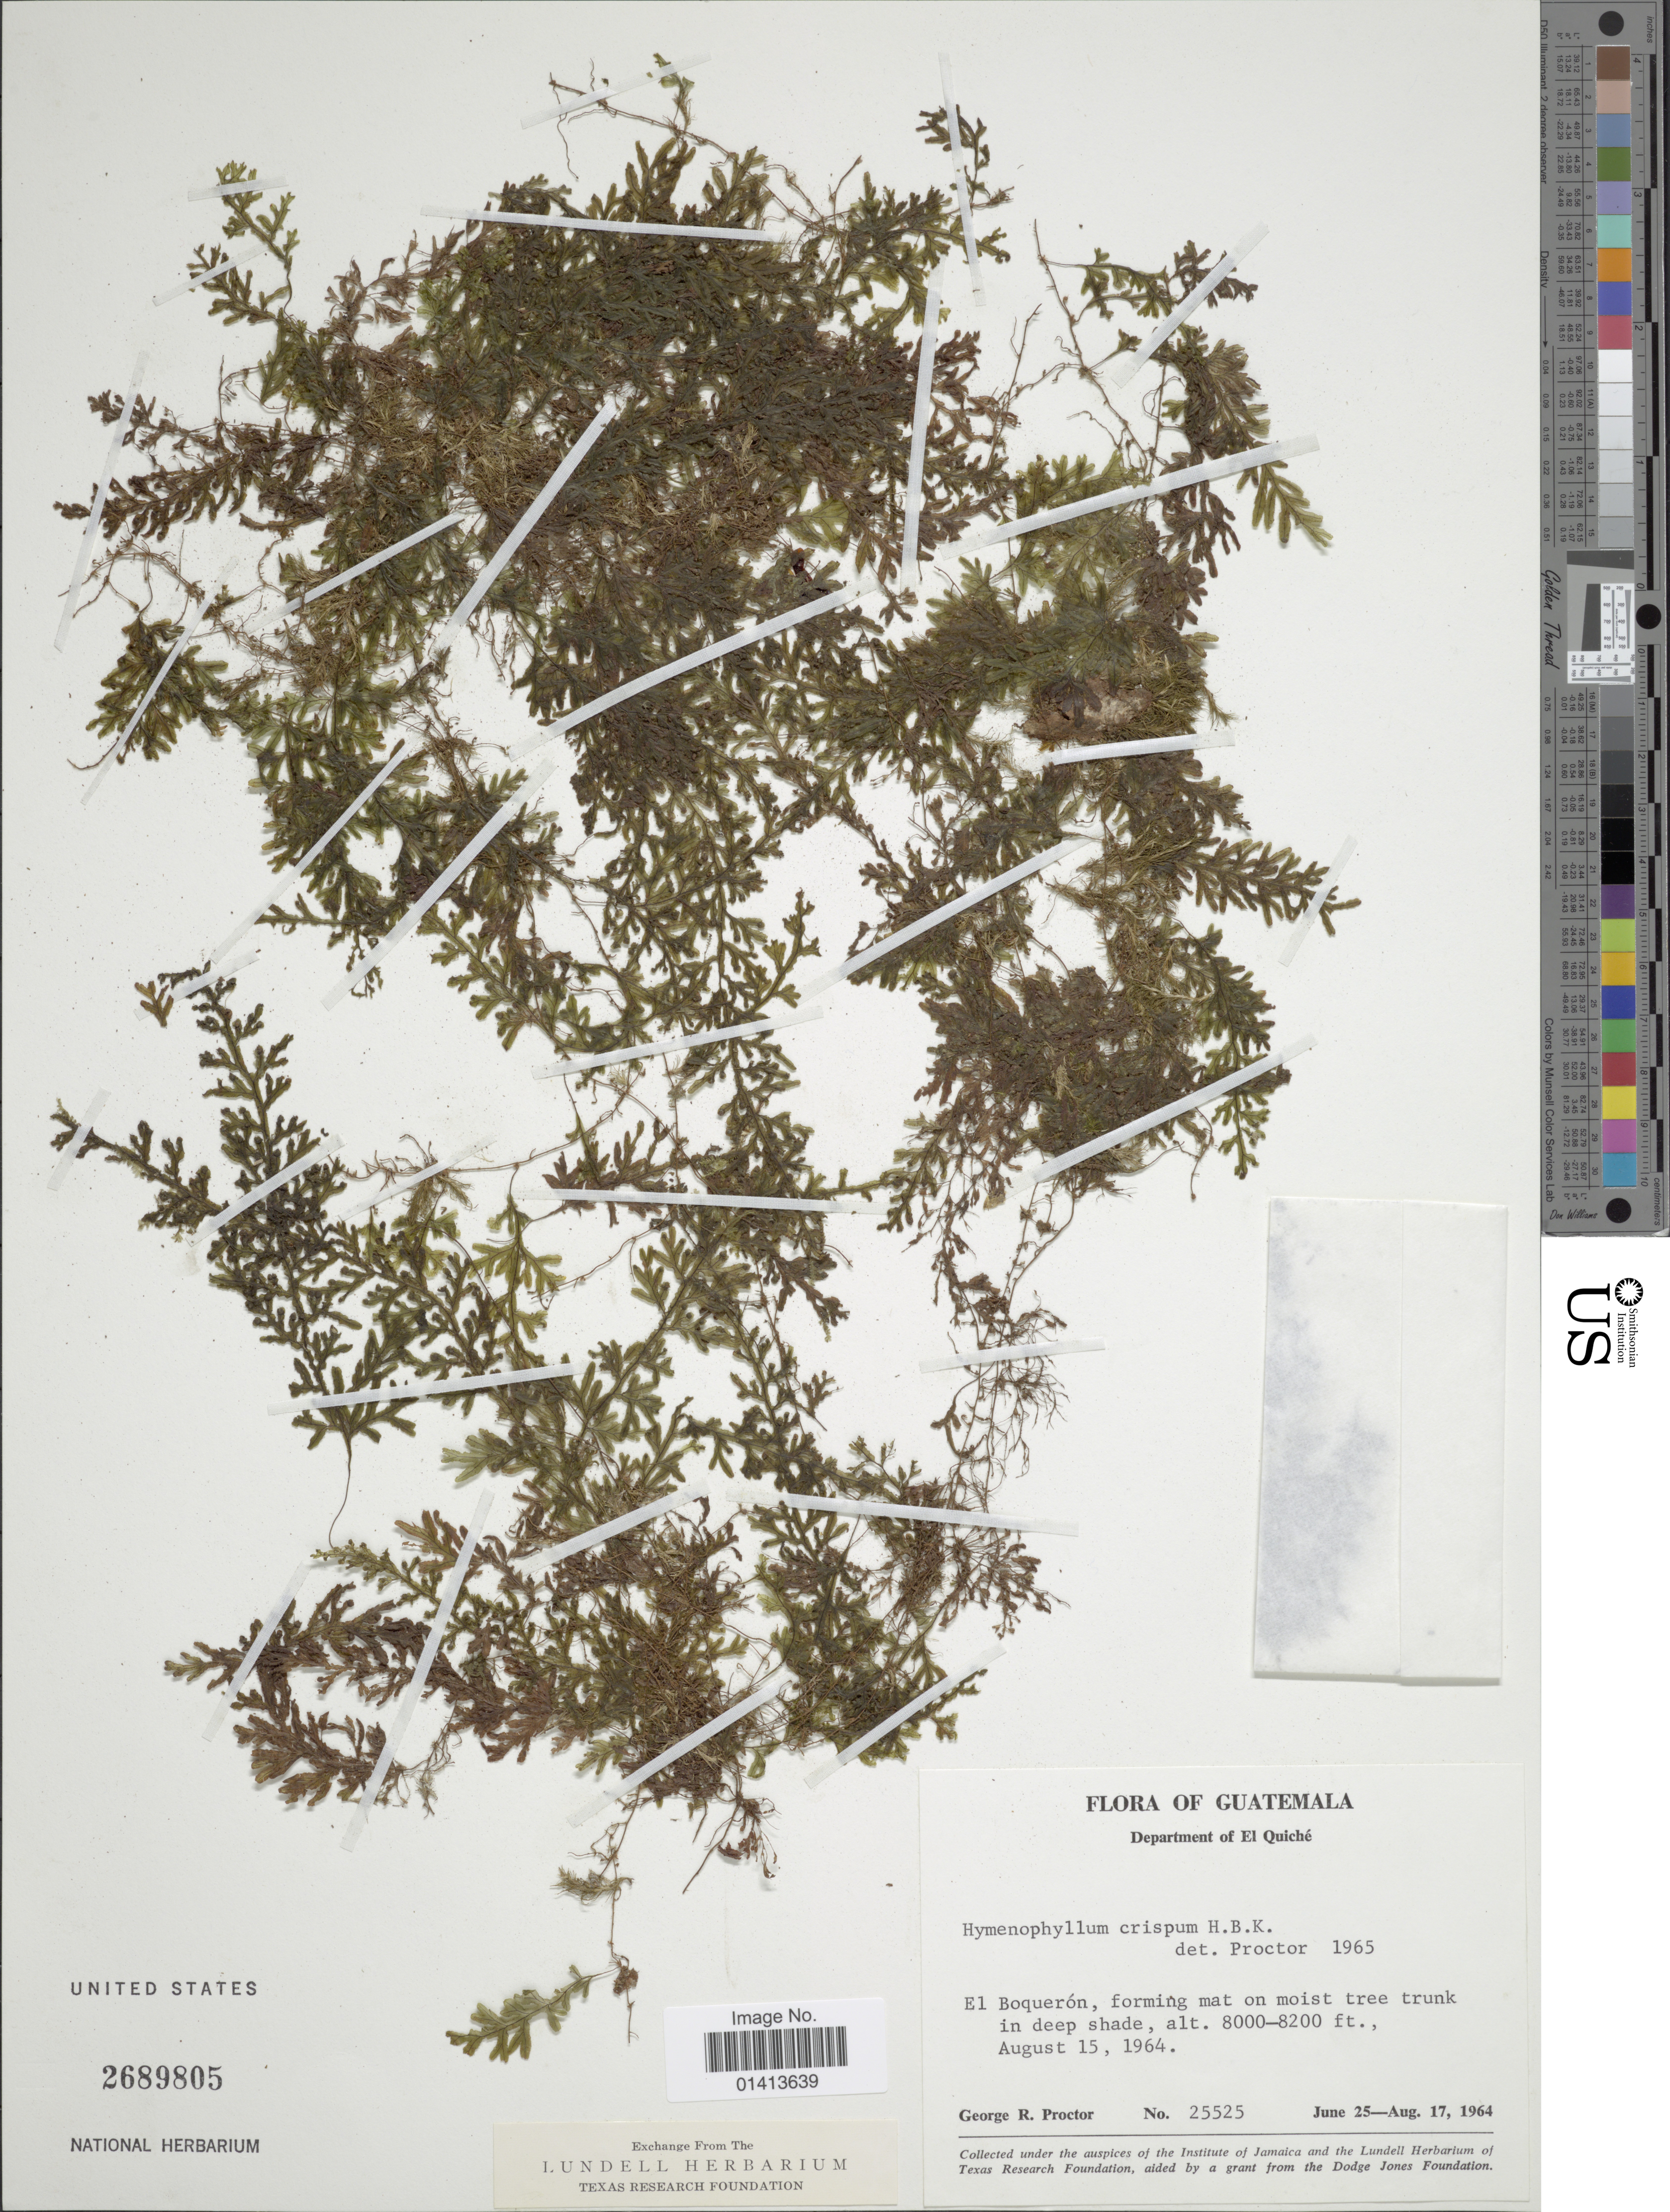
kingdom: Plantae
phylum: Tracheophyta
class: Polypodiopsida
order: Hymenophyllales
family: Hymenophyllaceae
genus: Hymenophyllum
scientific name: Hymenophyllum crispum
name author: Kunth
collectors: G. R. Proctor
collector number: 25525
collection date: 1964-06-25/1964-08-17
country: Guatemala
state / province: El Quiché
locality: Department of El Quiché, EL Boquerón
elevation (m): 2438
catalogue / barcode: US 2689805